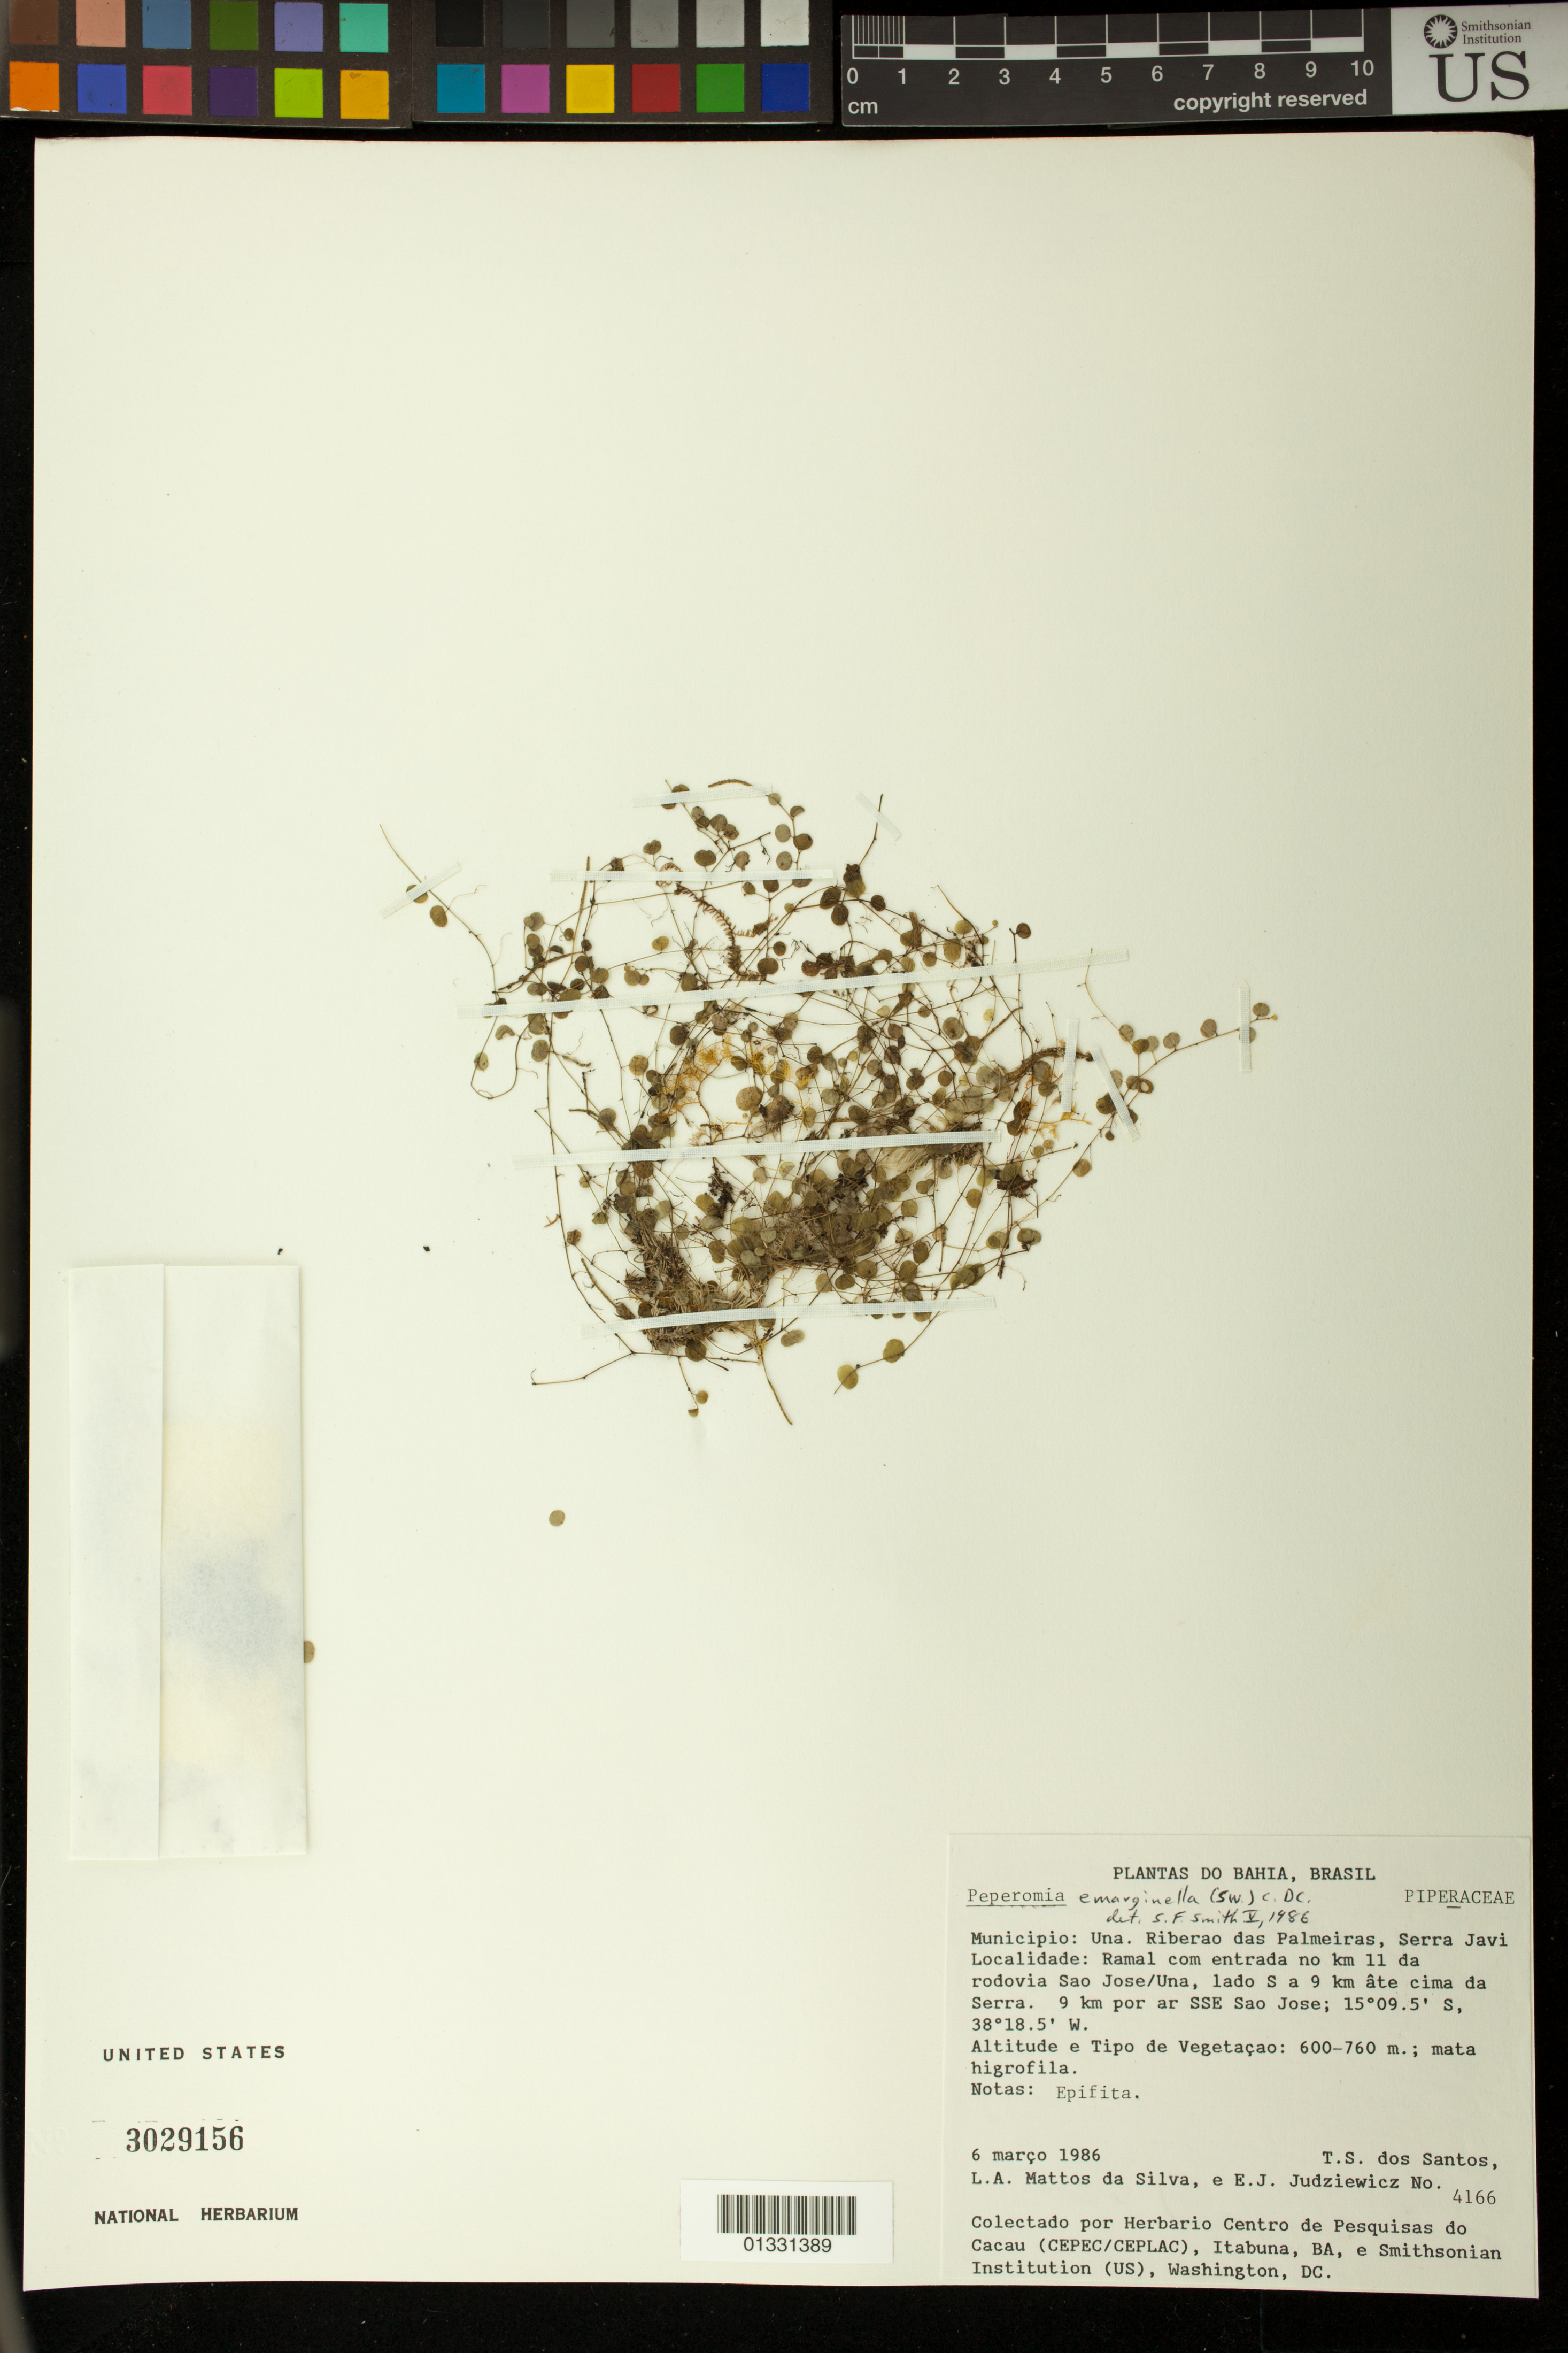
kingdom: Plantae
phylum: Tracheophyta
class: Magnoliopsida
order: Piperales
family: Piperaceae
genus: Peperomia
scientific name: Peperomia emarginella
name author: (Sw. ex Wikstr.) C. DC.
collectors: L. A. Mattos Silva & E. J. Judziewicz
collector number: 4166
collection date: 1986-03-06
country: Brazil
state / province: Bahia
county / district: Una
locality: Riberao das Palmeiras, Serra Javi. Ramal com entrada no km 11 da rodovia Sao Jose/Una, lado S a 9 km âte cima da Serra. 9 km por ar SSE Sao Jose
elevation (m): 600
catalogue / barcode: US 3029156